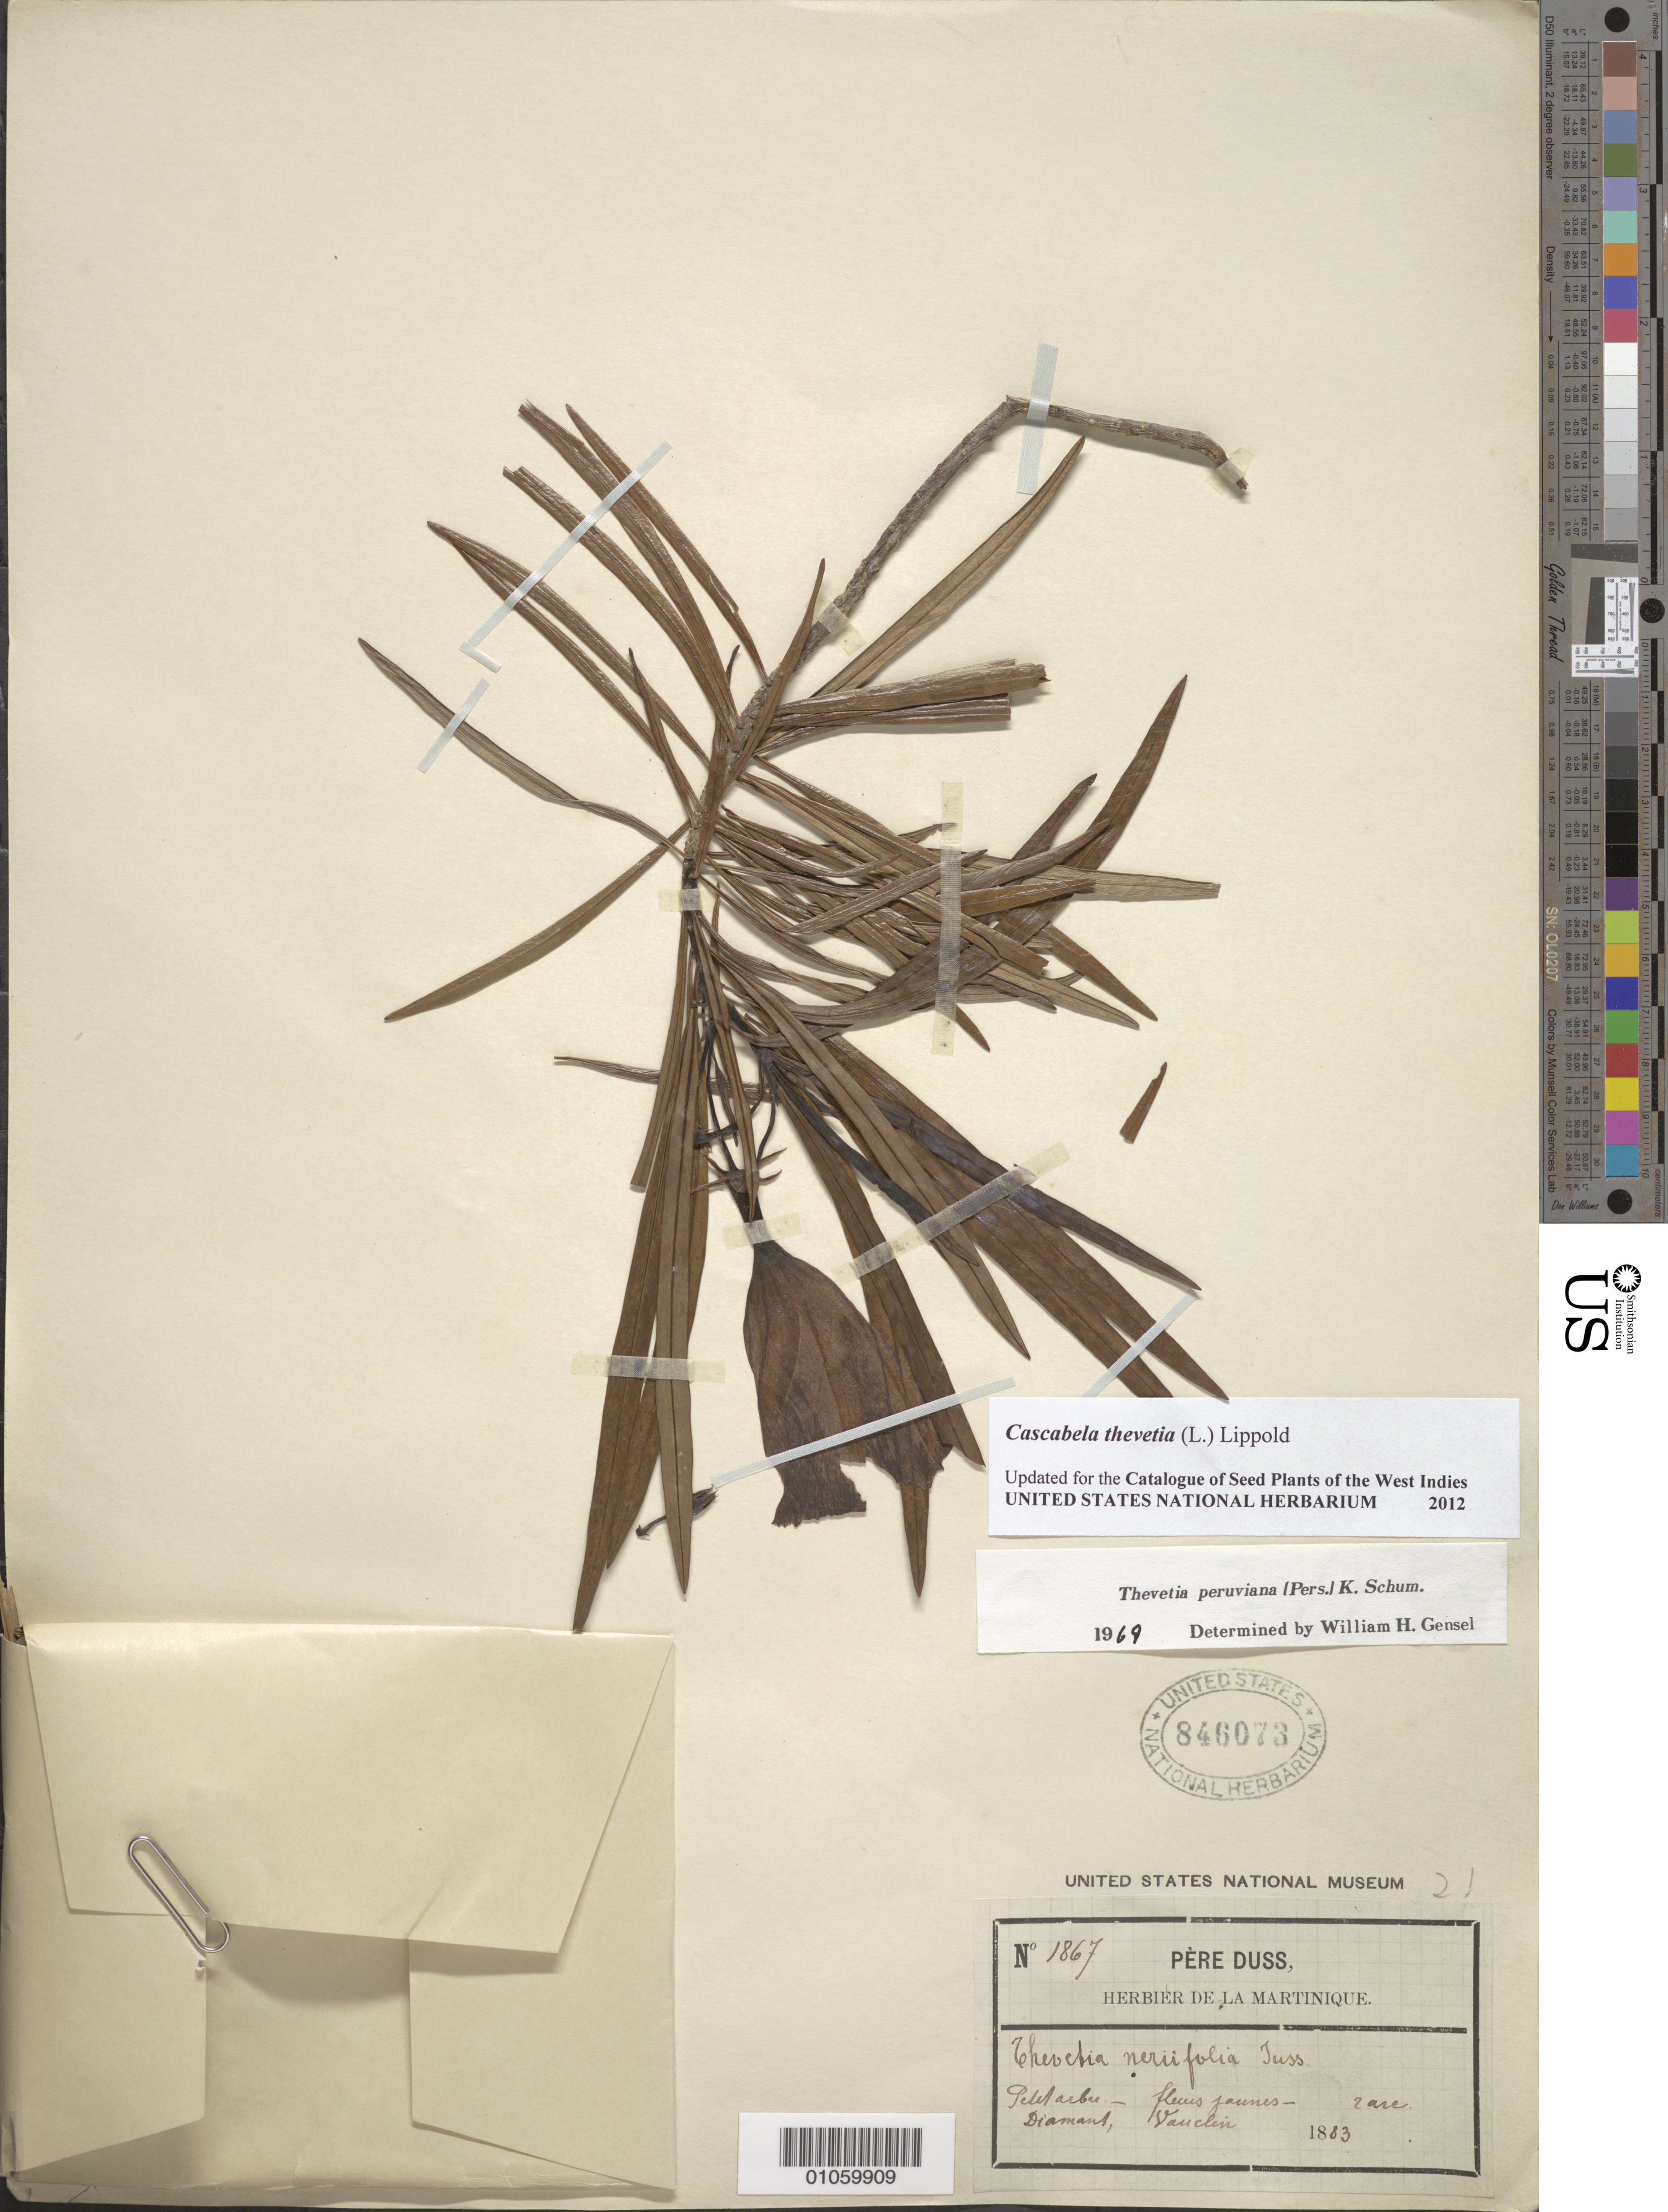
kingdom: Plantae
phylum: Tracheophyta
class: Magnoliopsida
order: Gentianales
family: Apocynaceae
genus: Cascabela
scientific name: Cascabela thevetia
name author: (L.) Lippold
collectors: Père Duss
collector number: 1867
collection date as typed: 1883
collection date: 1883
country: Martinique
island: Martinique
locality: Diamant, Vauclin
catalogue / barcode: US 846073